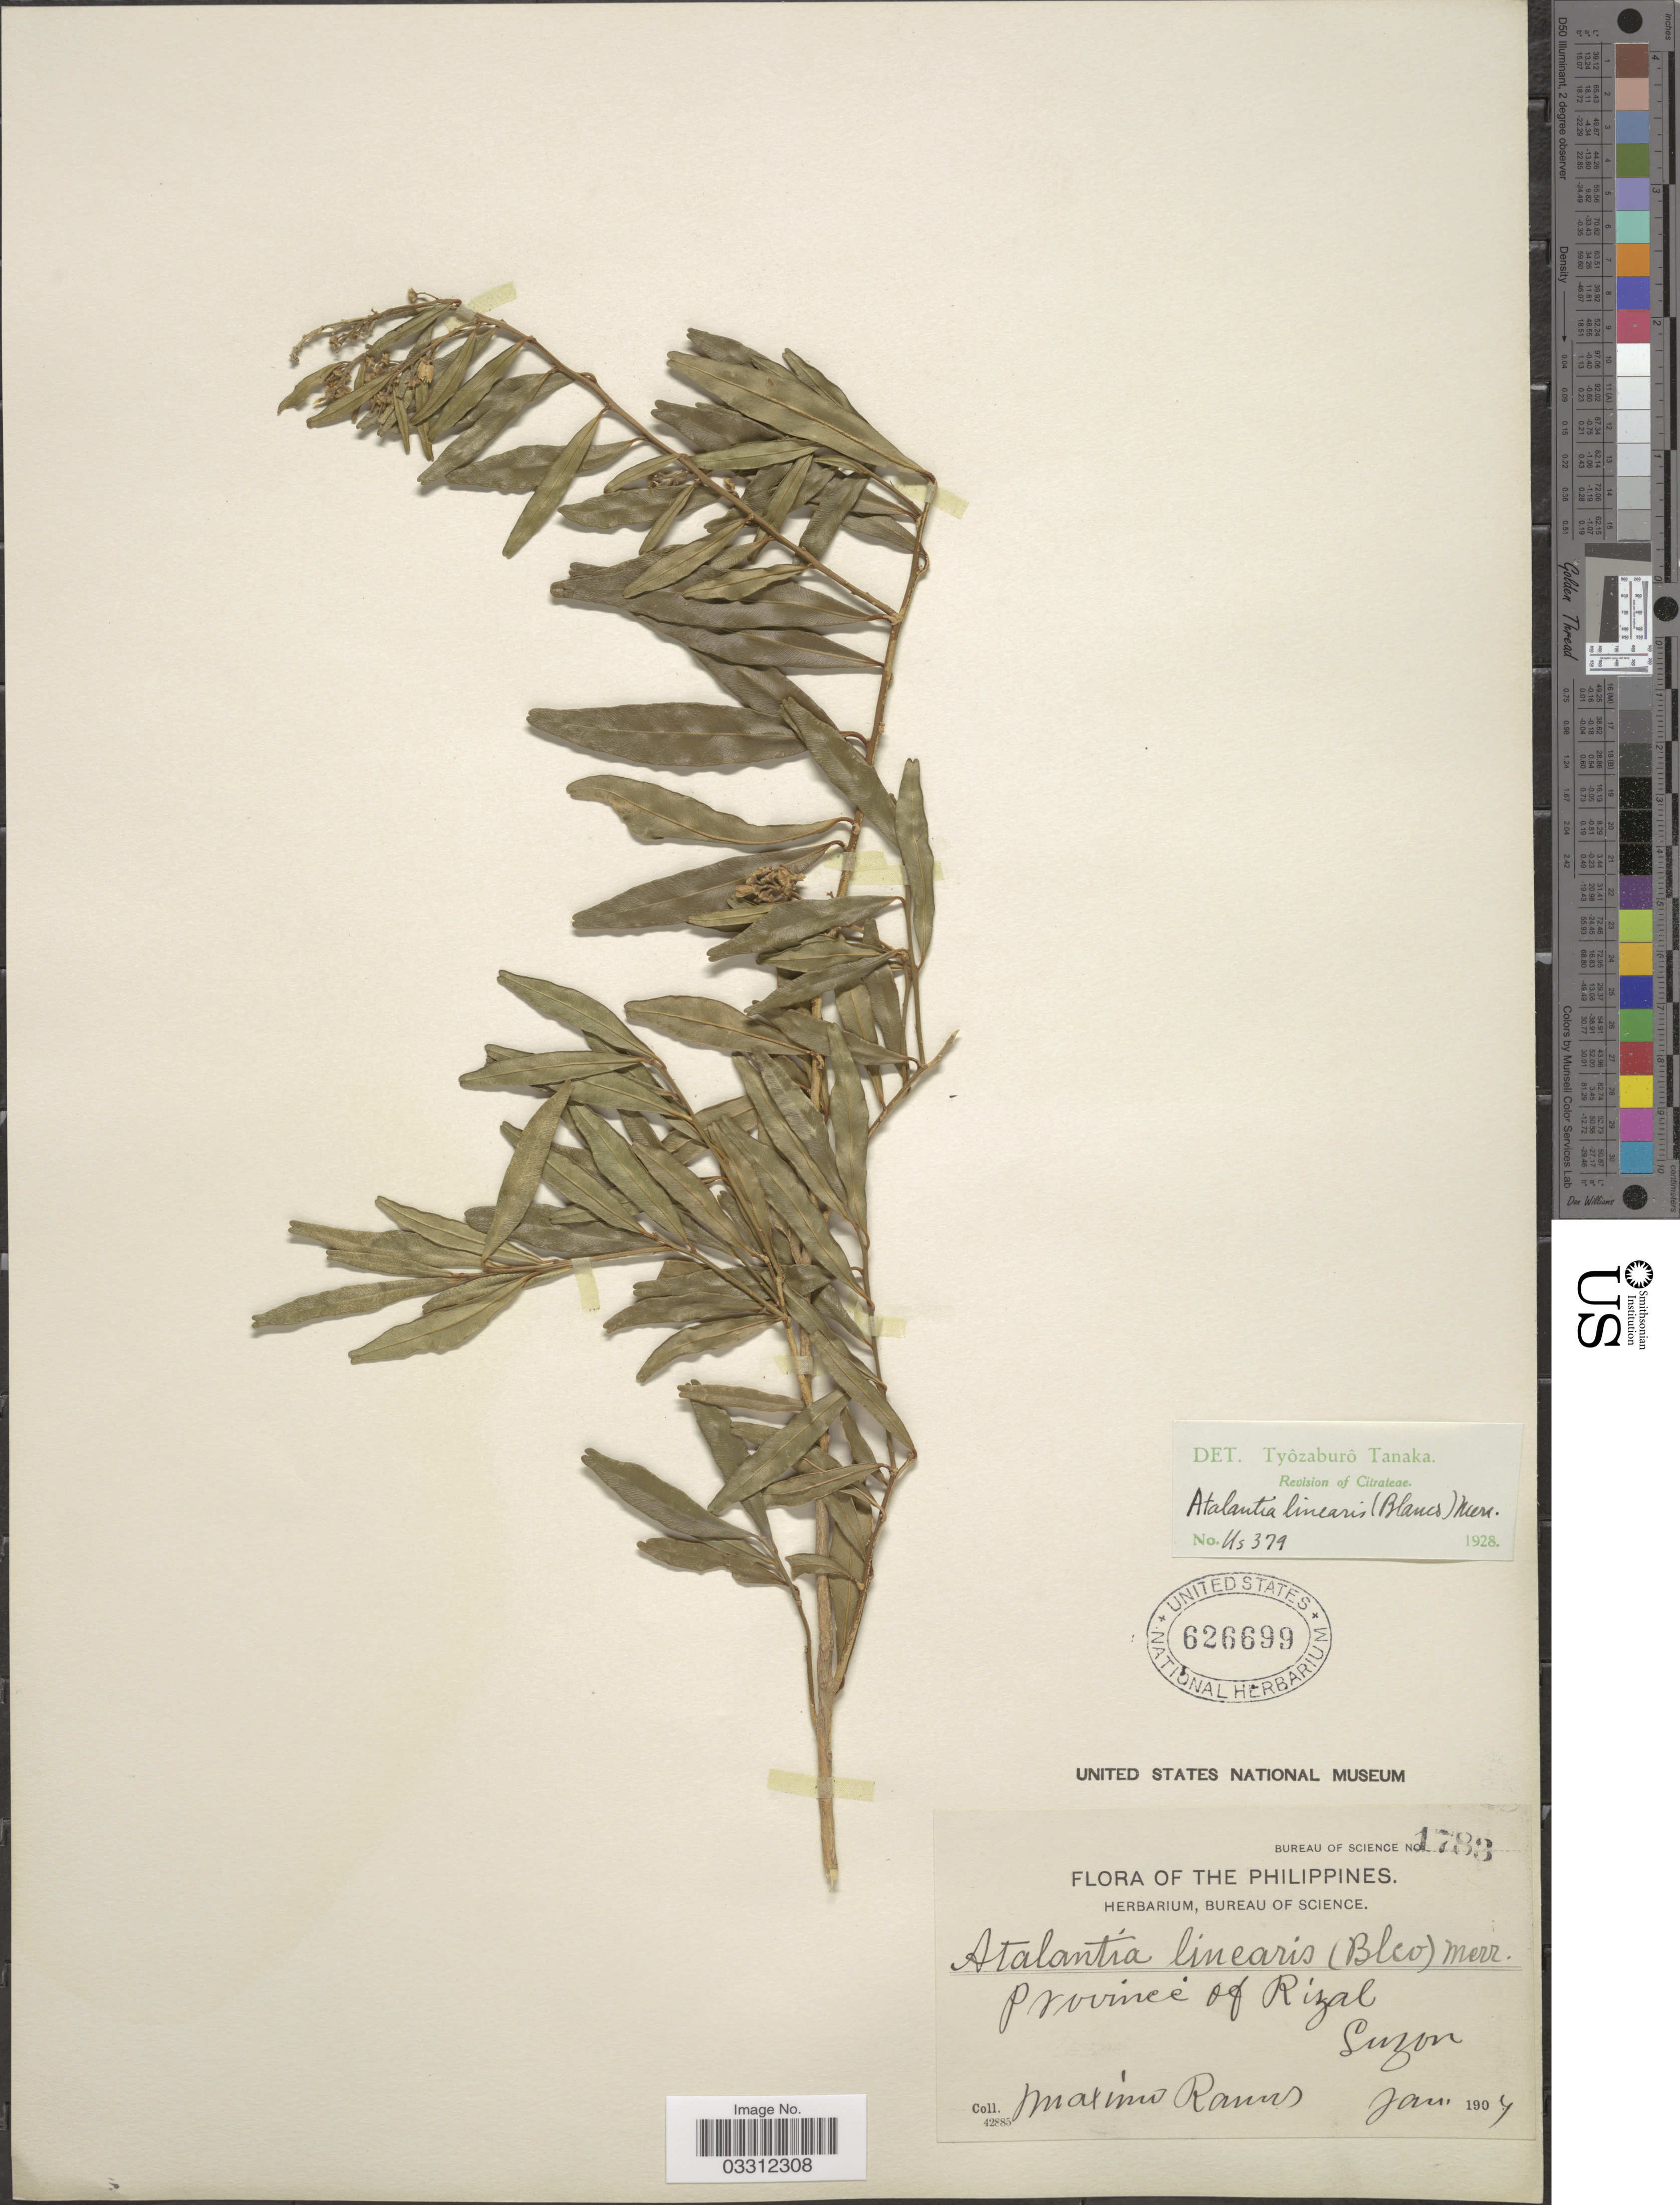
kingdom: Plantae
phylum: Tracheophyta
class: Magnoliopsida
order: Sapindales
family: Rutaceae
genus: Atalantia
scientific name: Atalantia linearis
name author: (Blanco) Merr.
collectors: M. Ramos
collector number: Bureau of Science 1783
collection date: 1907-01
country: Philippines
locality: Province of Rizal, Luzon.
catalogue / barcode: US 626699